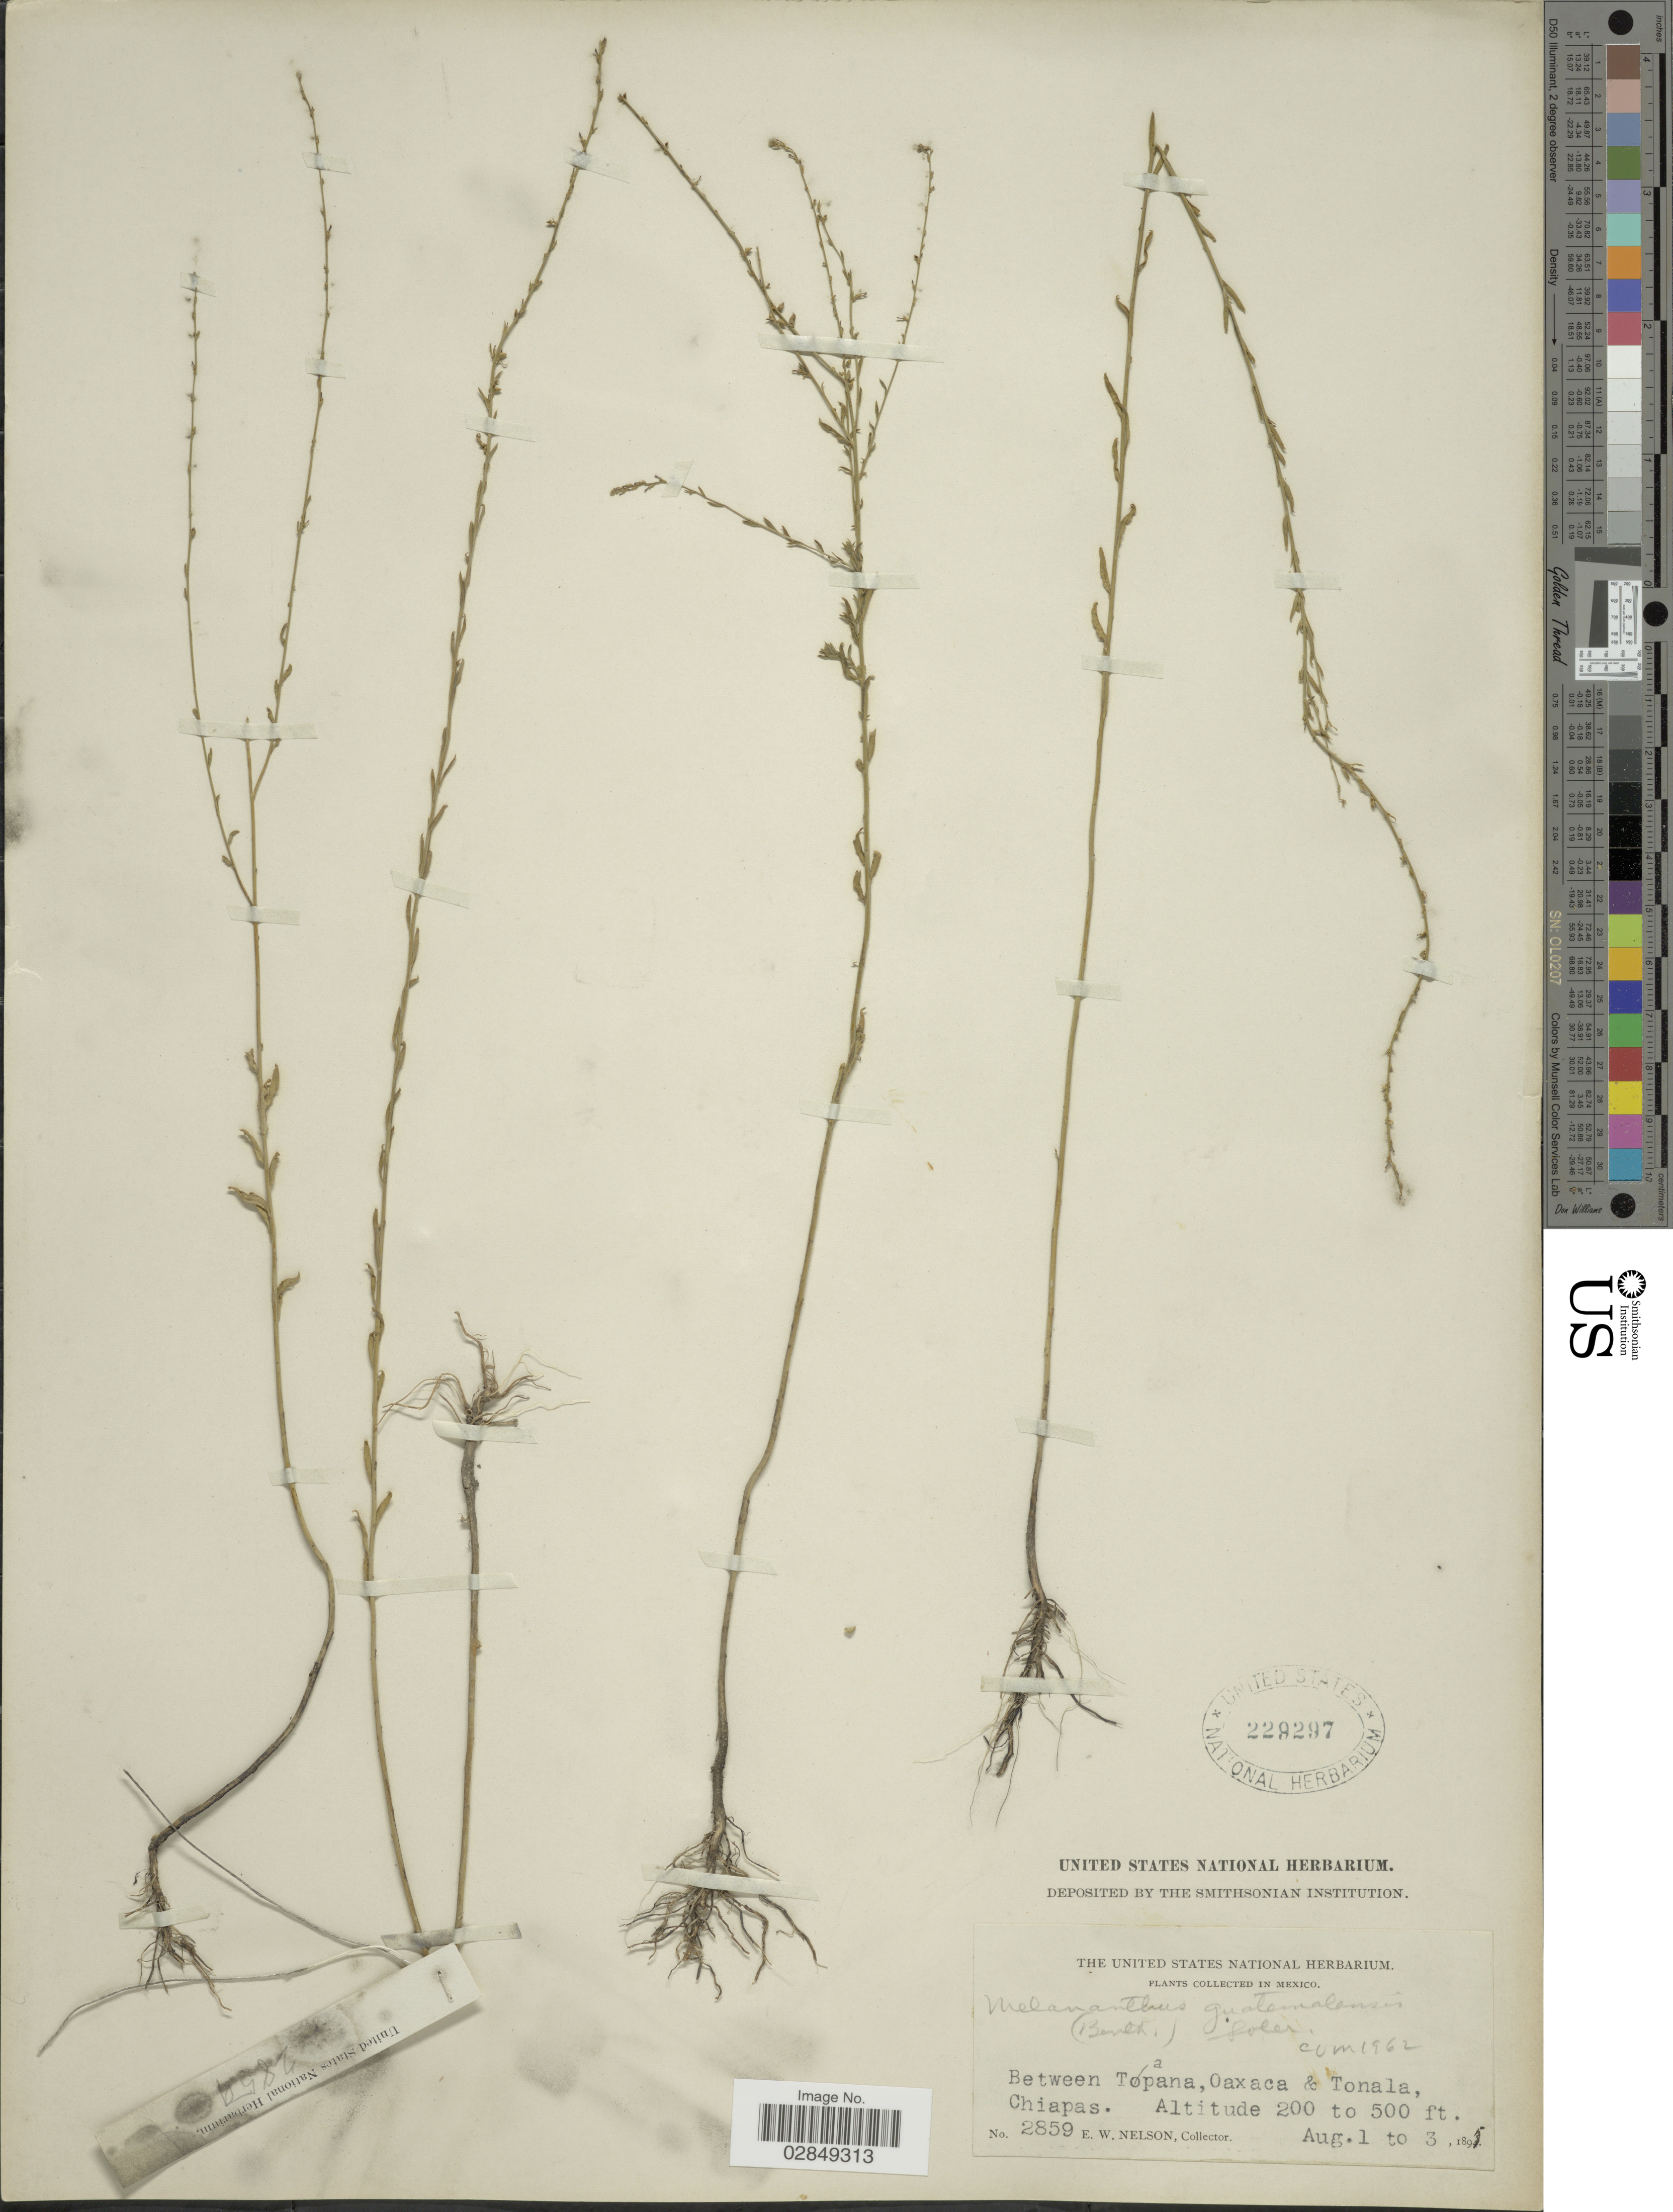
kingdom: Plantae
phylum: Tracheophyta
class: Magnoliopsida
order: Solanales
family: Solanaceae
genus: Melananthus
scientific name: Melananthus guatemalensis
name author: (Benth. ex Hemsl.) Soler.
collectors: E. W. Nelson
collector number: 2859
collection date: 1895-08-01/1895-08-03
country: Mexico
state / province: Chiapas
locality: Between Tapana, Oaxaca & Tonala.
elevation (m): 61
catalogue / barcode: US 229297